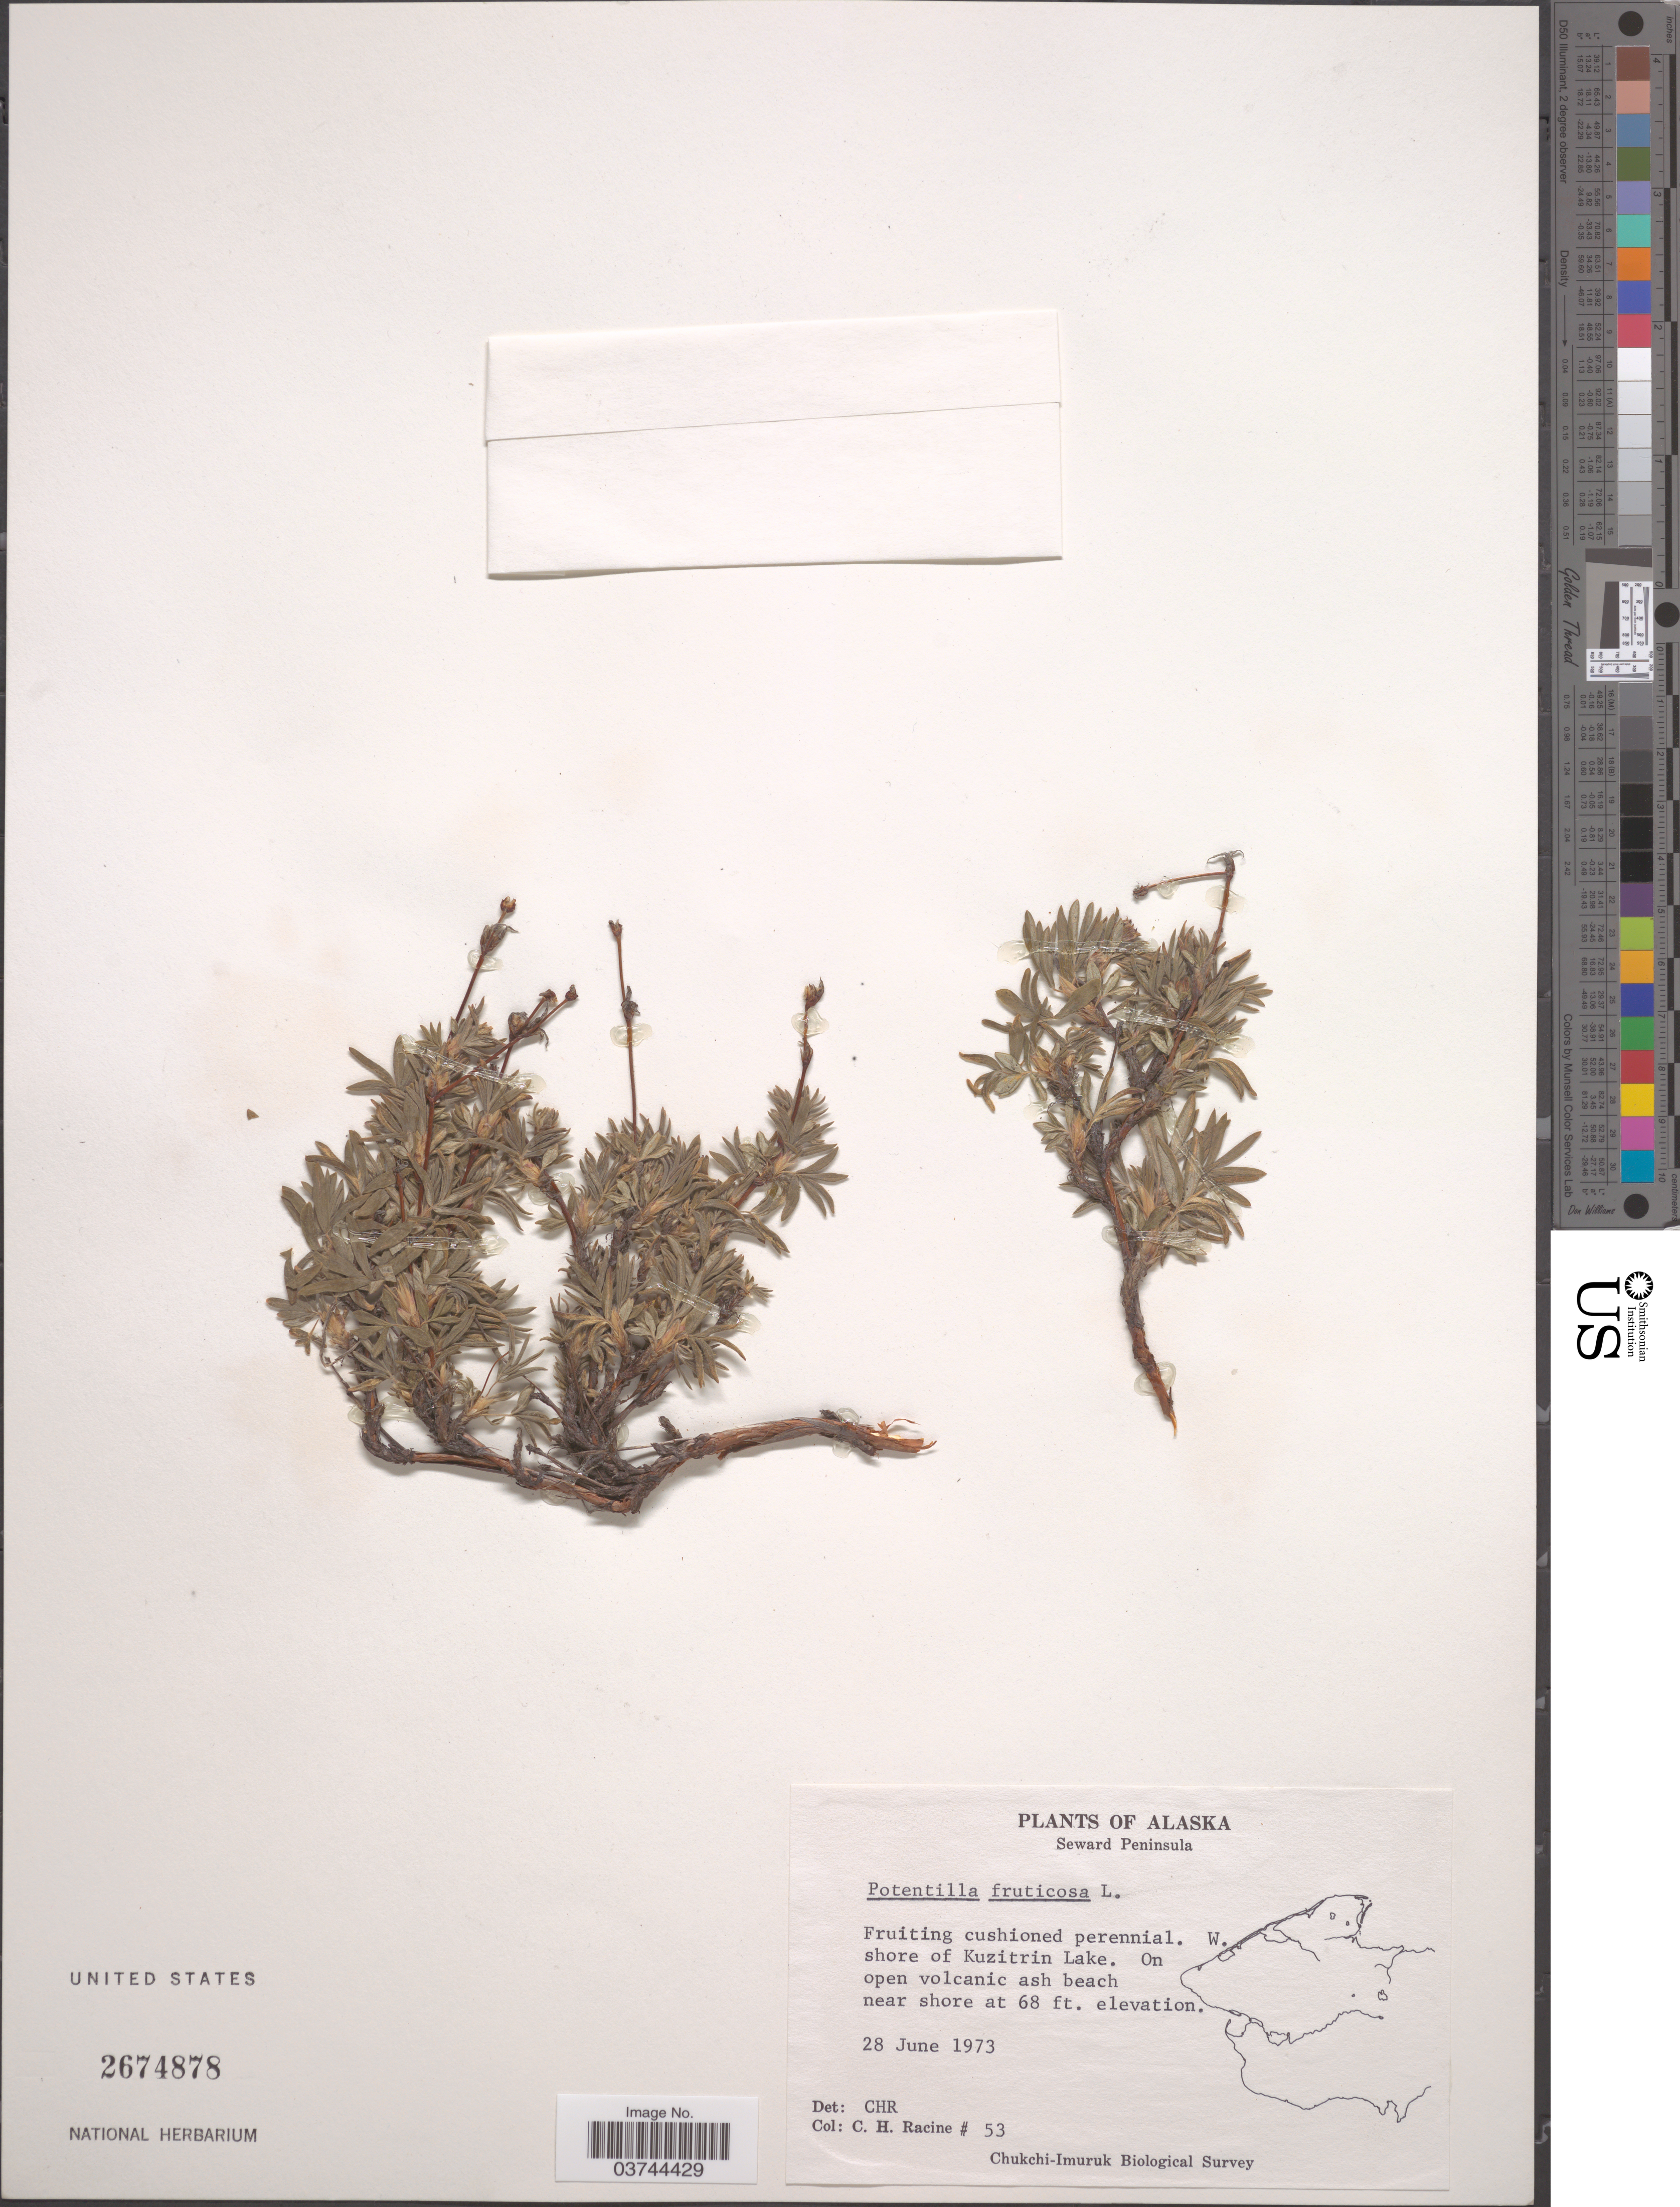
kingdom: Plantae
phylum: Tracheophyta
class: Magnoliopsida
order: Rosales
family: Rosaceae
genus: Dasiphora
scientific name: Dasiphora fruticosa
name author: (L.) Rydb.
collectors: C. Racine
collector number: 53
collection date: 1973-06-28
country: United States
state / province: Alaska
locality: Seward Peninsula. W. shore of Kuzitrin Lake. On open volcanic ash beach near shore.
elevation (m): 21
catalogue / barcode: US 2674878